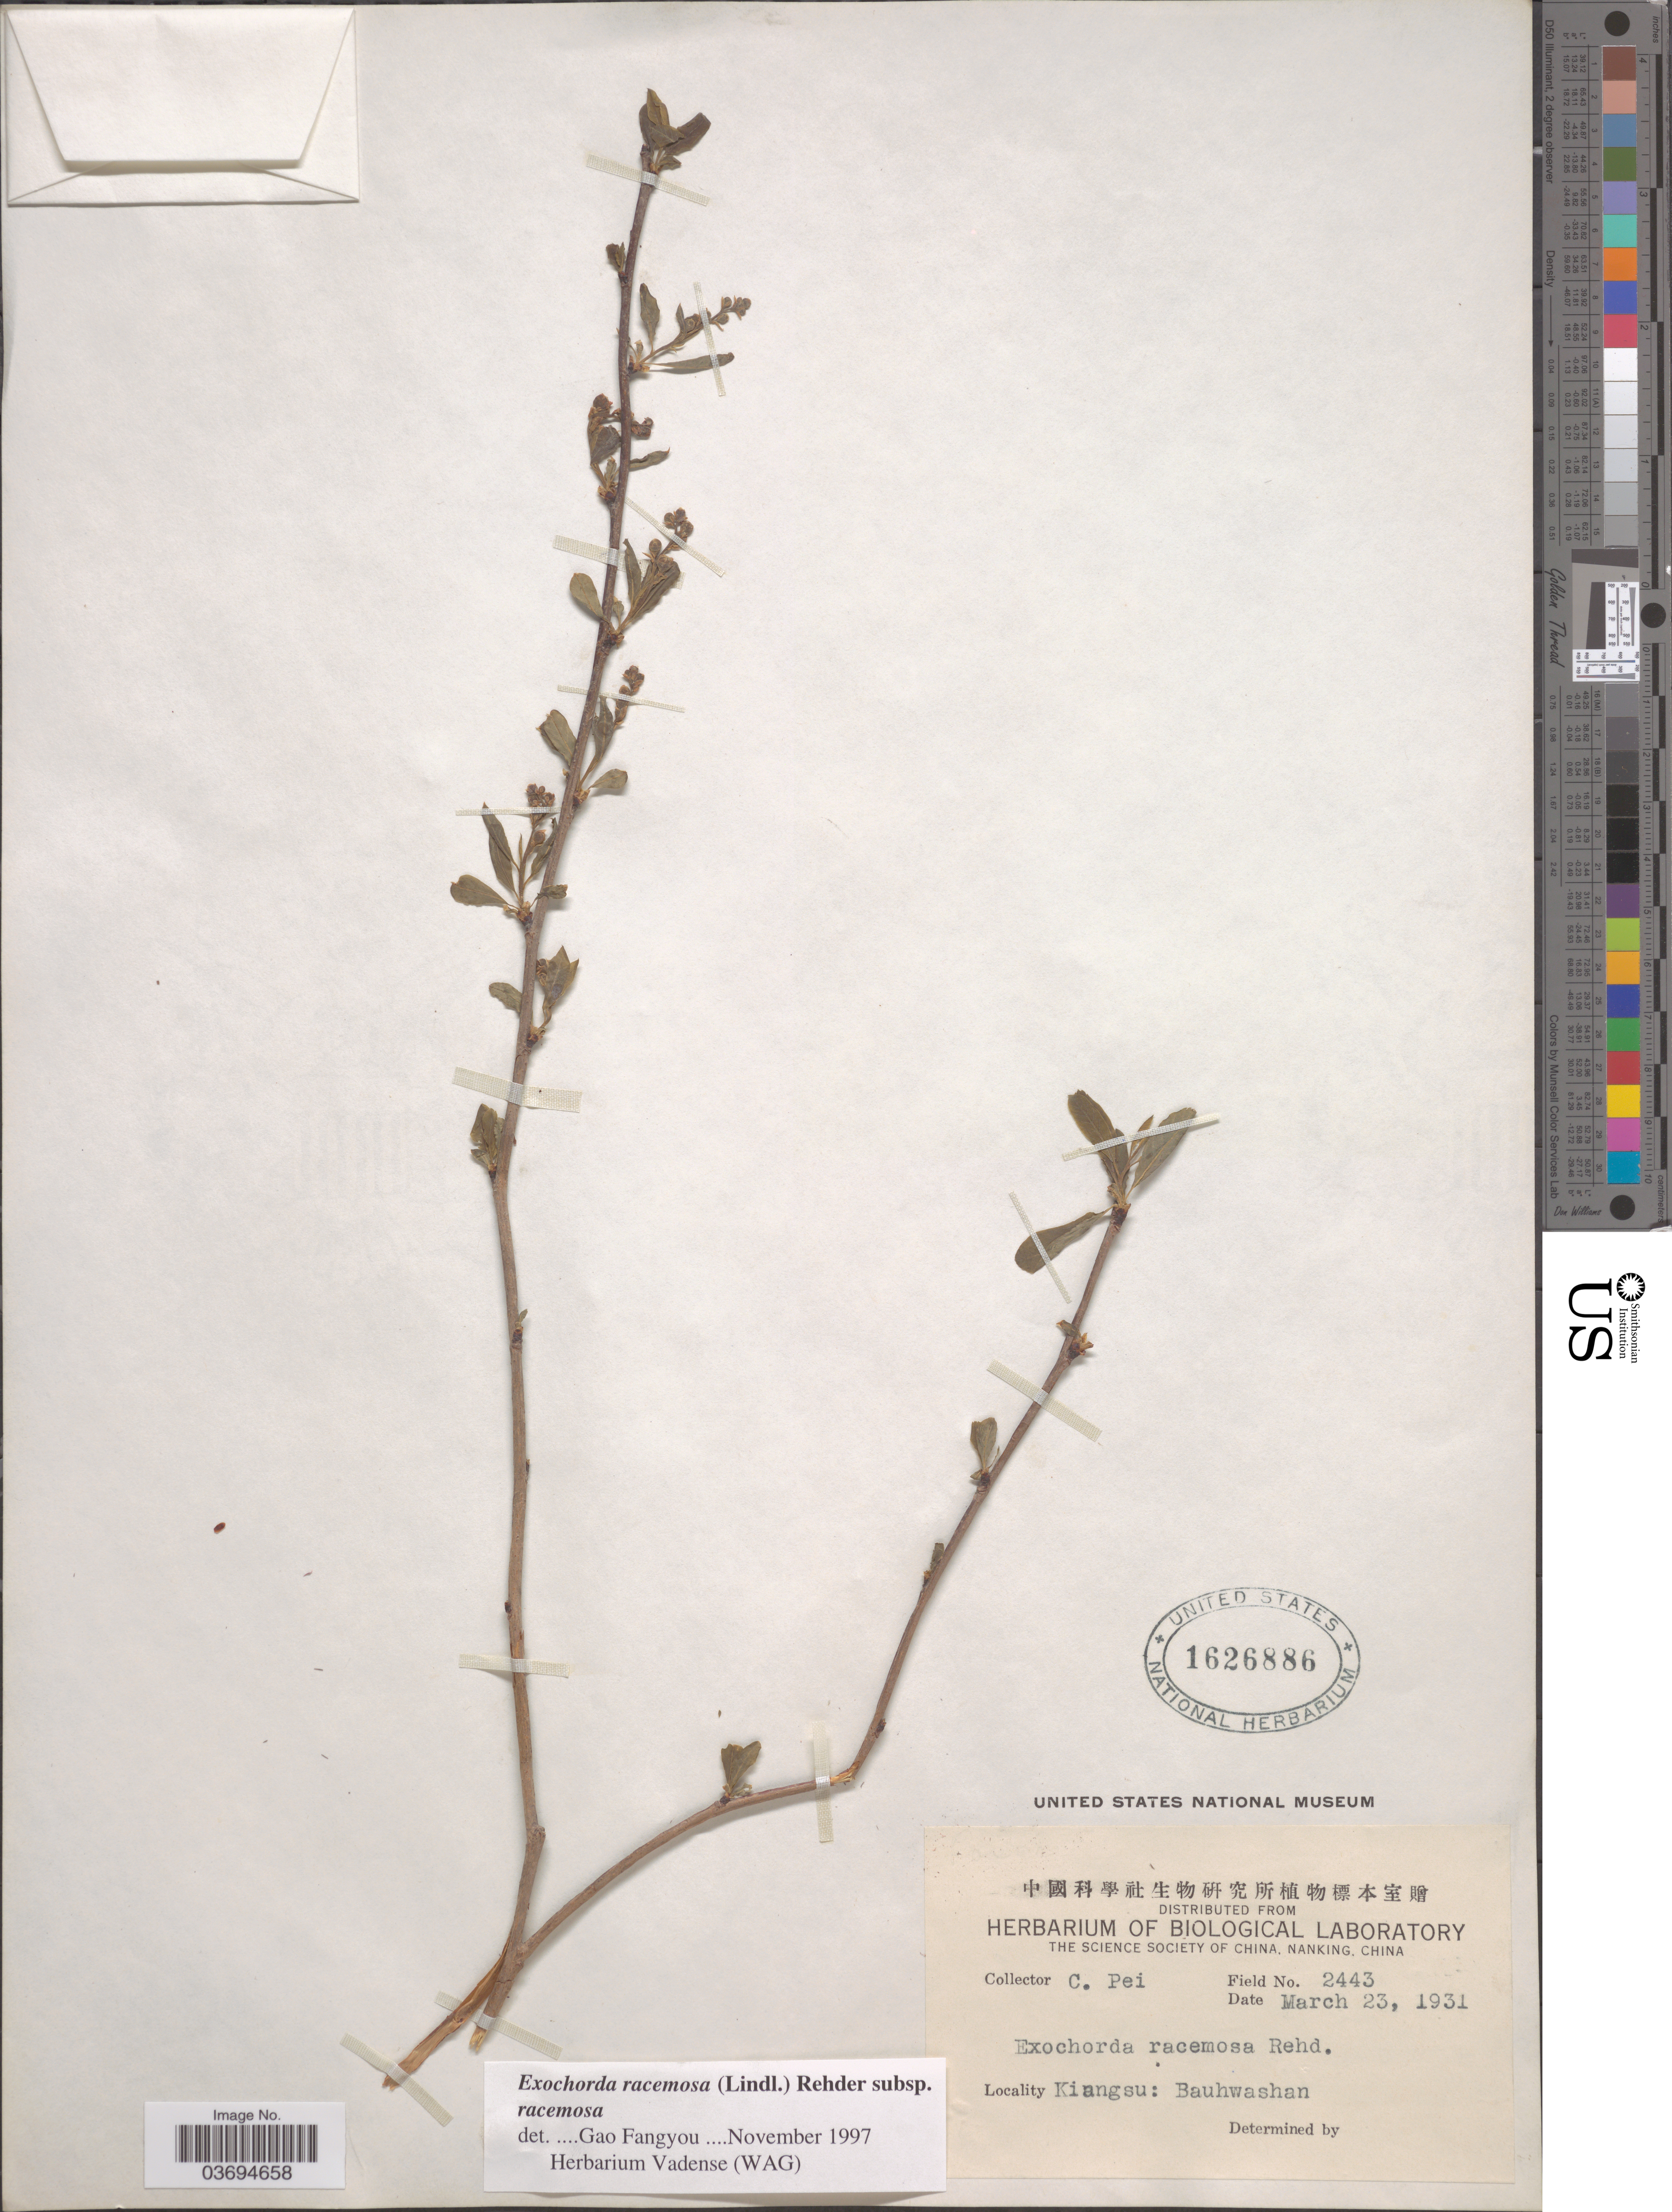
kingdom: Plantae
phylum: Tracheophyta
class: Magnoliopsida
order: Rosales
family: Rosaceae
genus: Exochorda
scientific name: Exochorda racemosa subsp. racemosa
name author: (Fortune ex Lindl.) Rehder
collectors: C. P'ei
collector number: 2443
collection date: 1931-03-23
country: China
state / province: Jiangsu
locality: Kiangsu: Bauhwashan.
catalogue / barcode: US 1626886